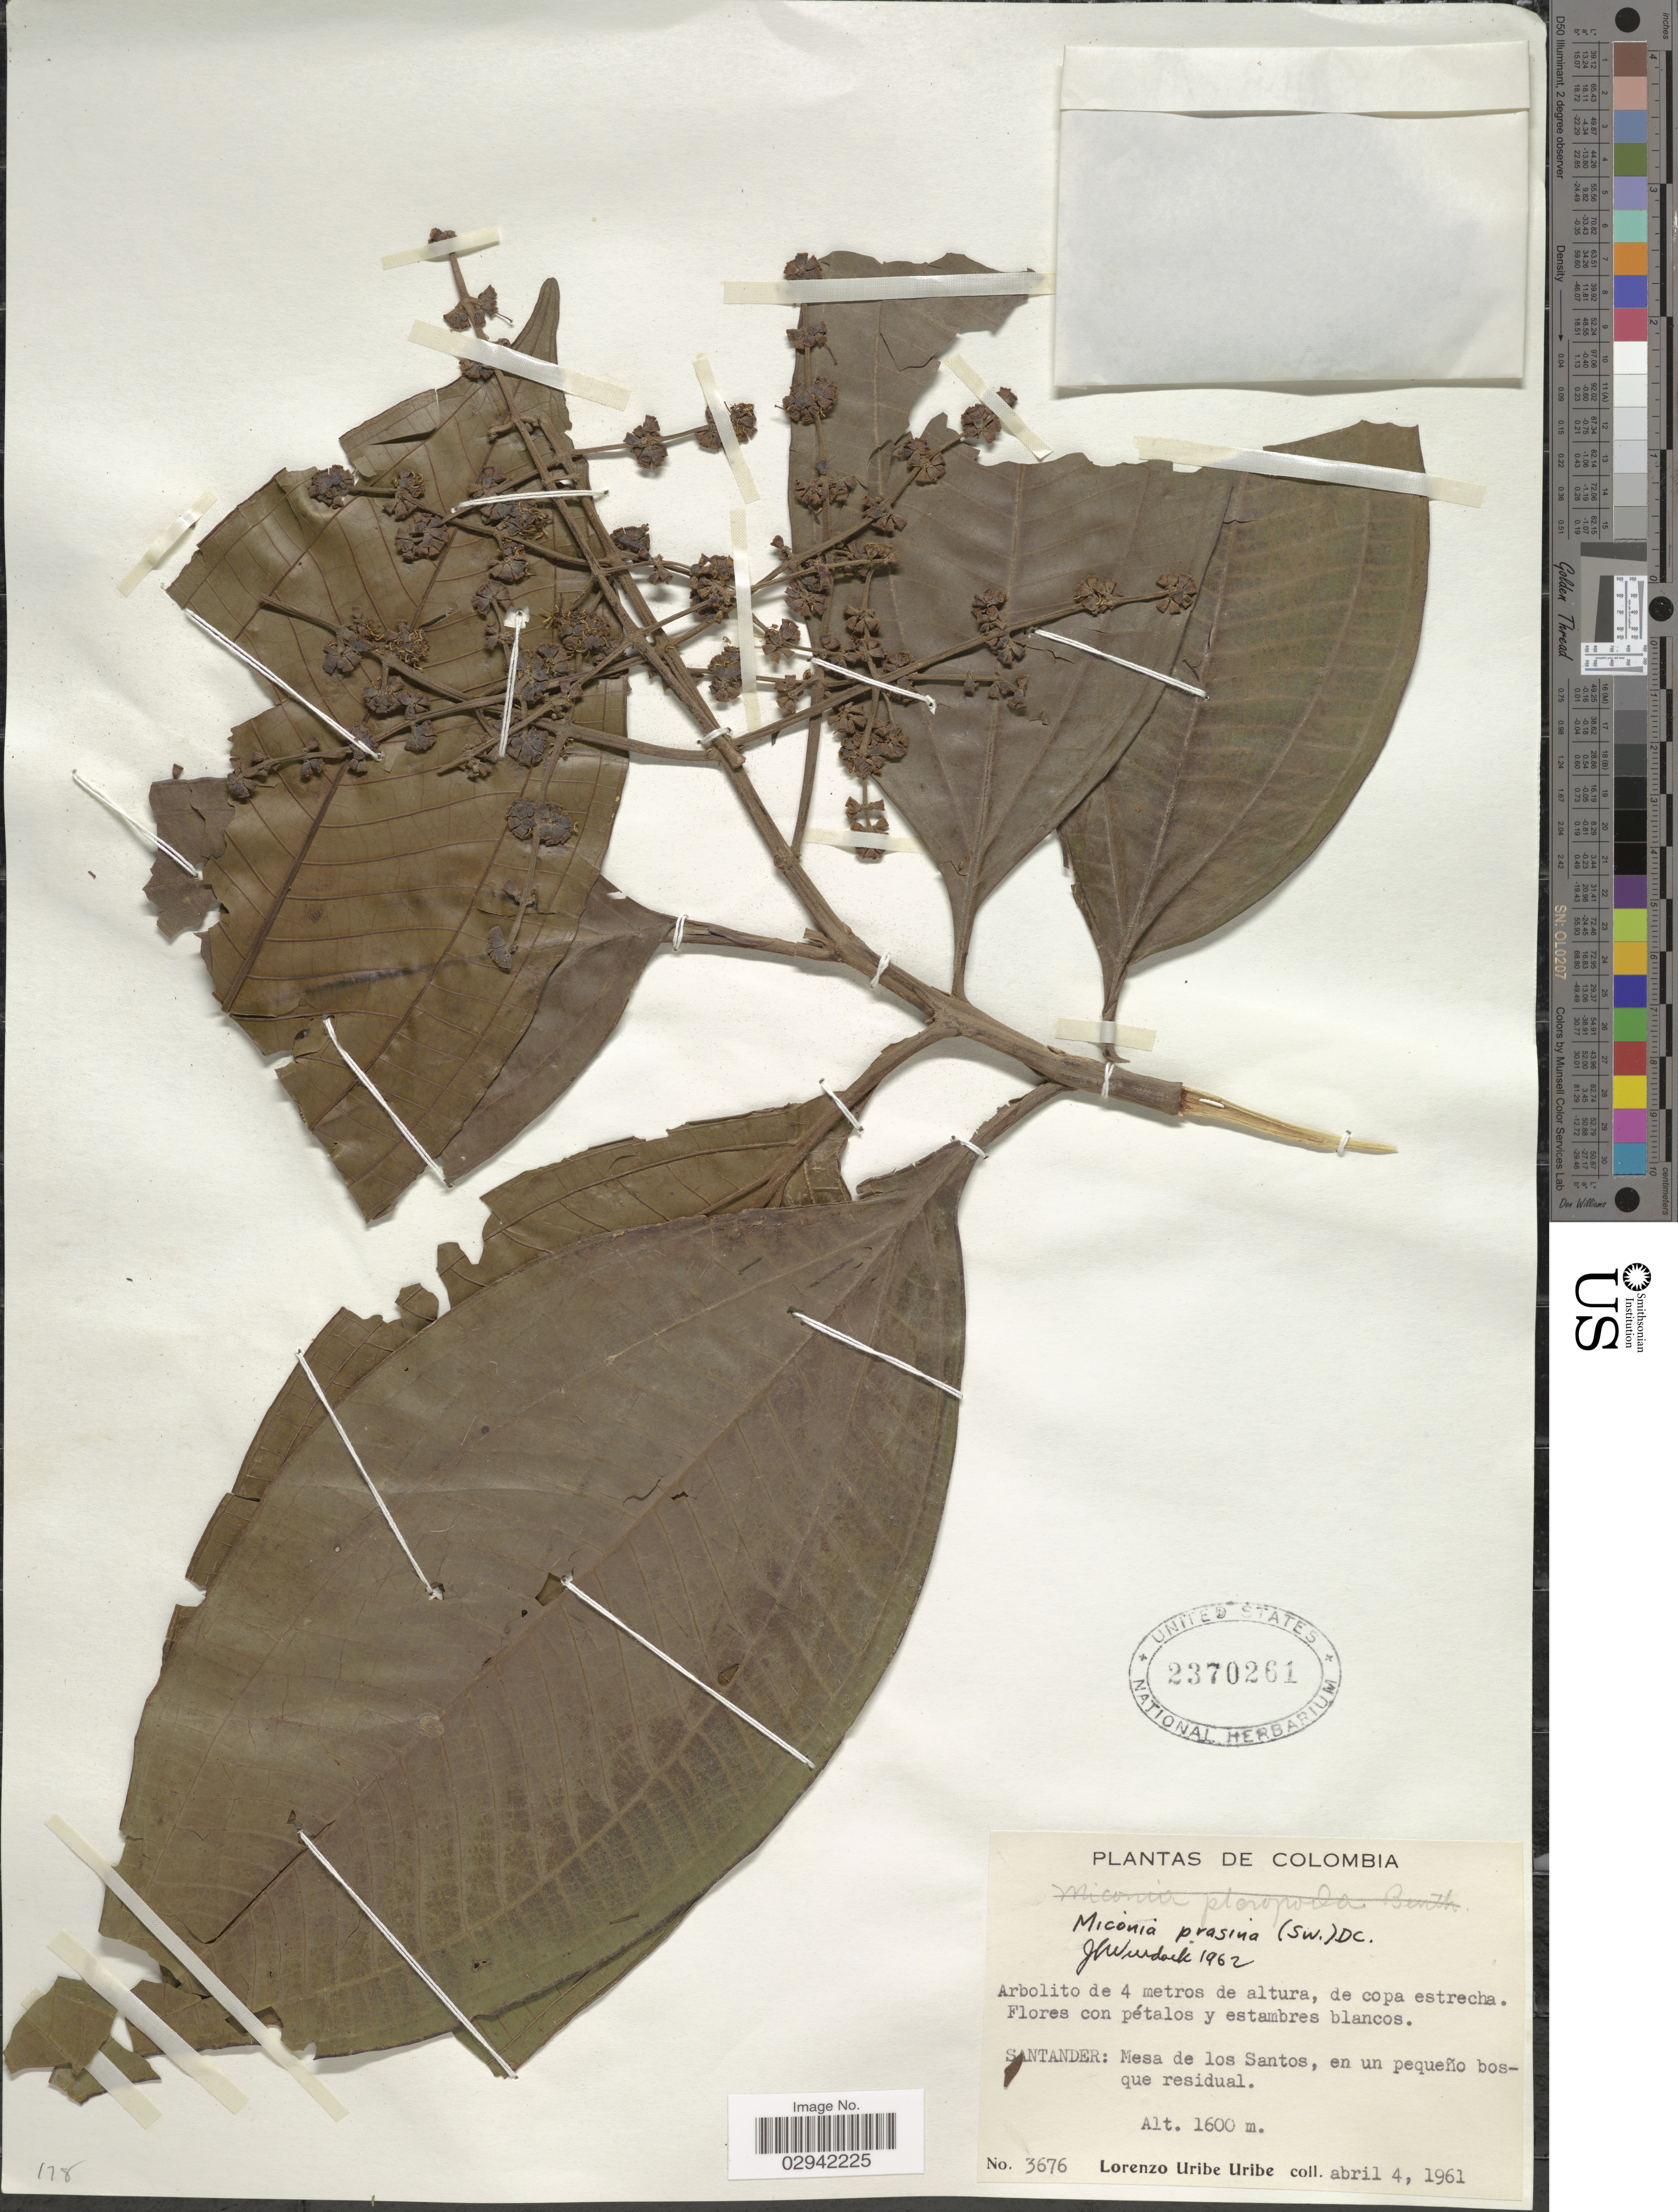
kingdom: Plantae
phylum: Tracheophyta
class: Magnoliopsida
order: Myrtales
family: Melastomataceae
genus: Miconia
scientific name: Miconia prasina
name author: (Sw.) DC.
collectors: L. Uribe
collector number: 3676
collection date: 1961-04-04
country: Colombia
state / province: Santander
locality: Mesa de los Santos.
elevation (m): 1600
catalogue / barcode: US 2370261